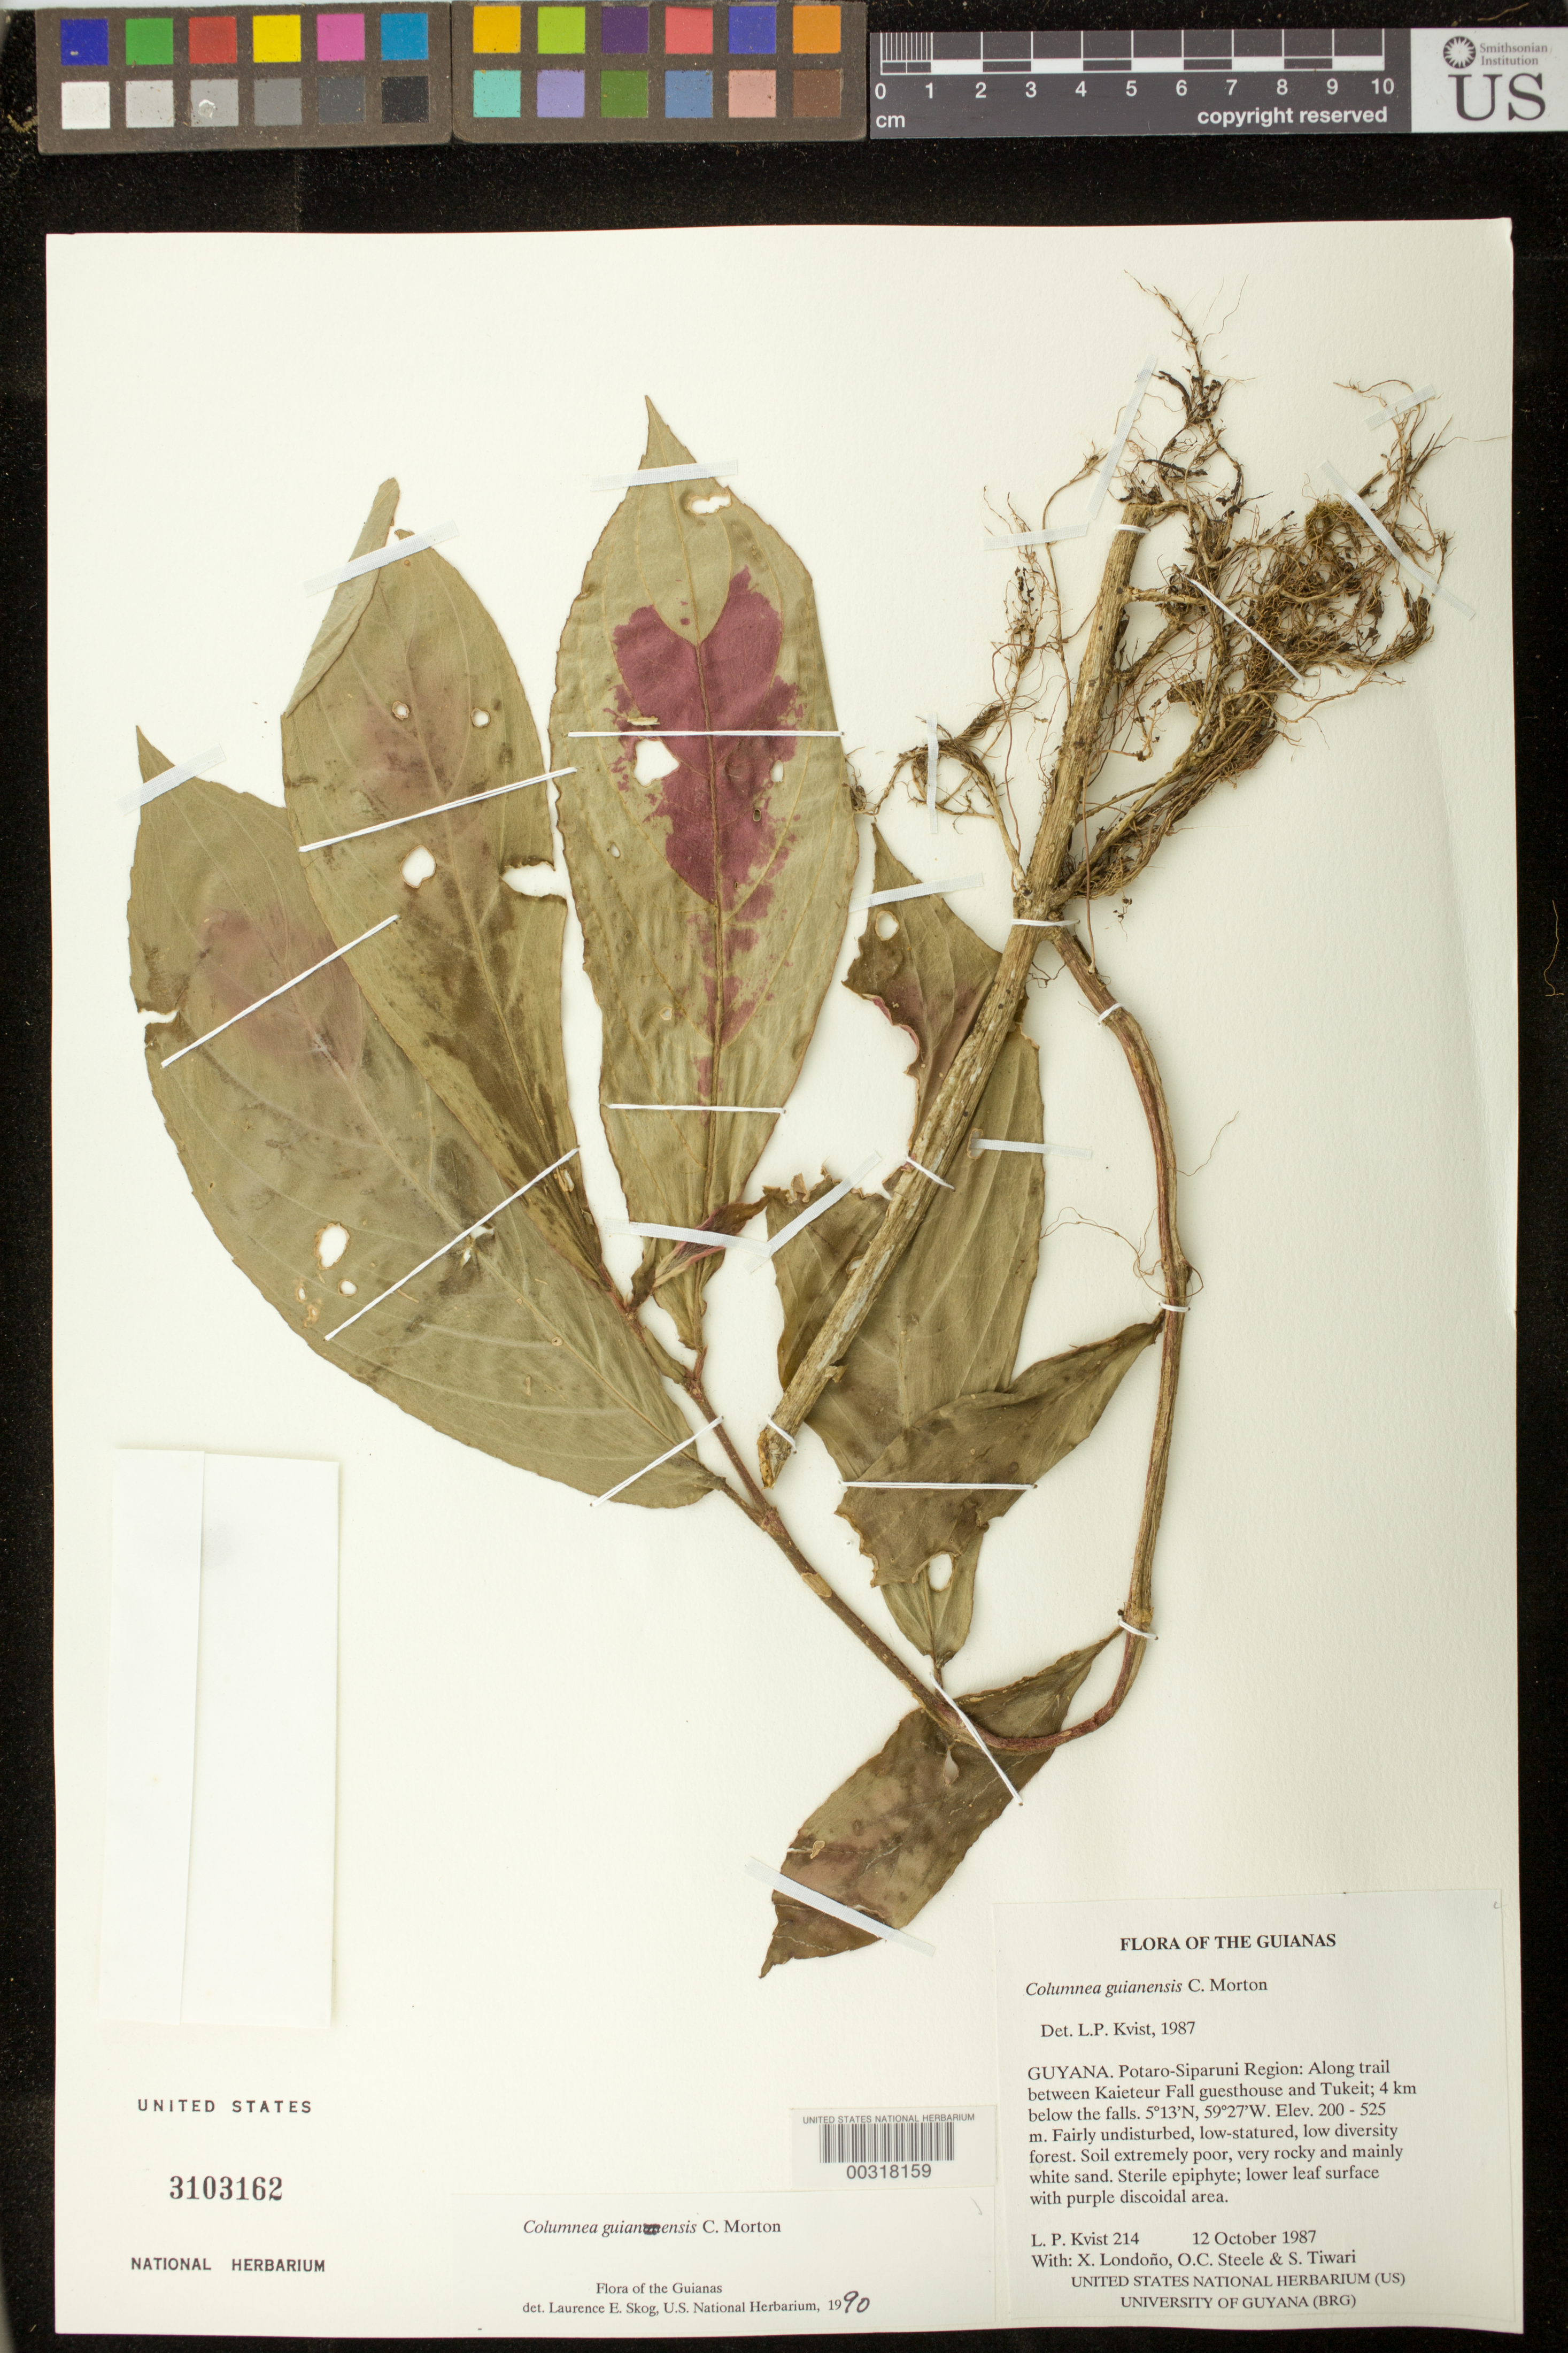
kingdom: Plantae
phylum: Tracheophyta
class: Magnoliopsida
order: Lamiales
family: Gesneriaceae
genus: Columnea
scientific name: Columnea guianensis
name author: C.V. Morton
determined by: Skog, Laurence E.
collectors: L. P. Kvist, X. Londoño, O. C. Steele & S. Tiwari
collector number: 214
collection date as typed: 12 Oct 1987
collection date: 1987-10-12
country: Guyana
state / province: Potaro-Siparuni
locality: Along trail between Kaieteur Falls guest house and Tukeit, 4 km below the falls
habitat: Fairly undisturbed, low-statured, low diversity forest. Soil extremely poor, very rocky and mainly white sand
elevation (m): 200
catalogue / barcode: US 3103162